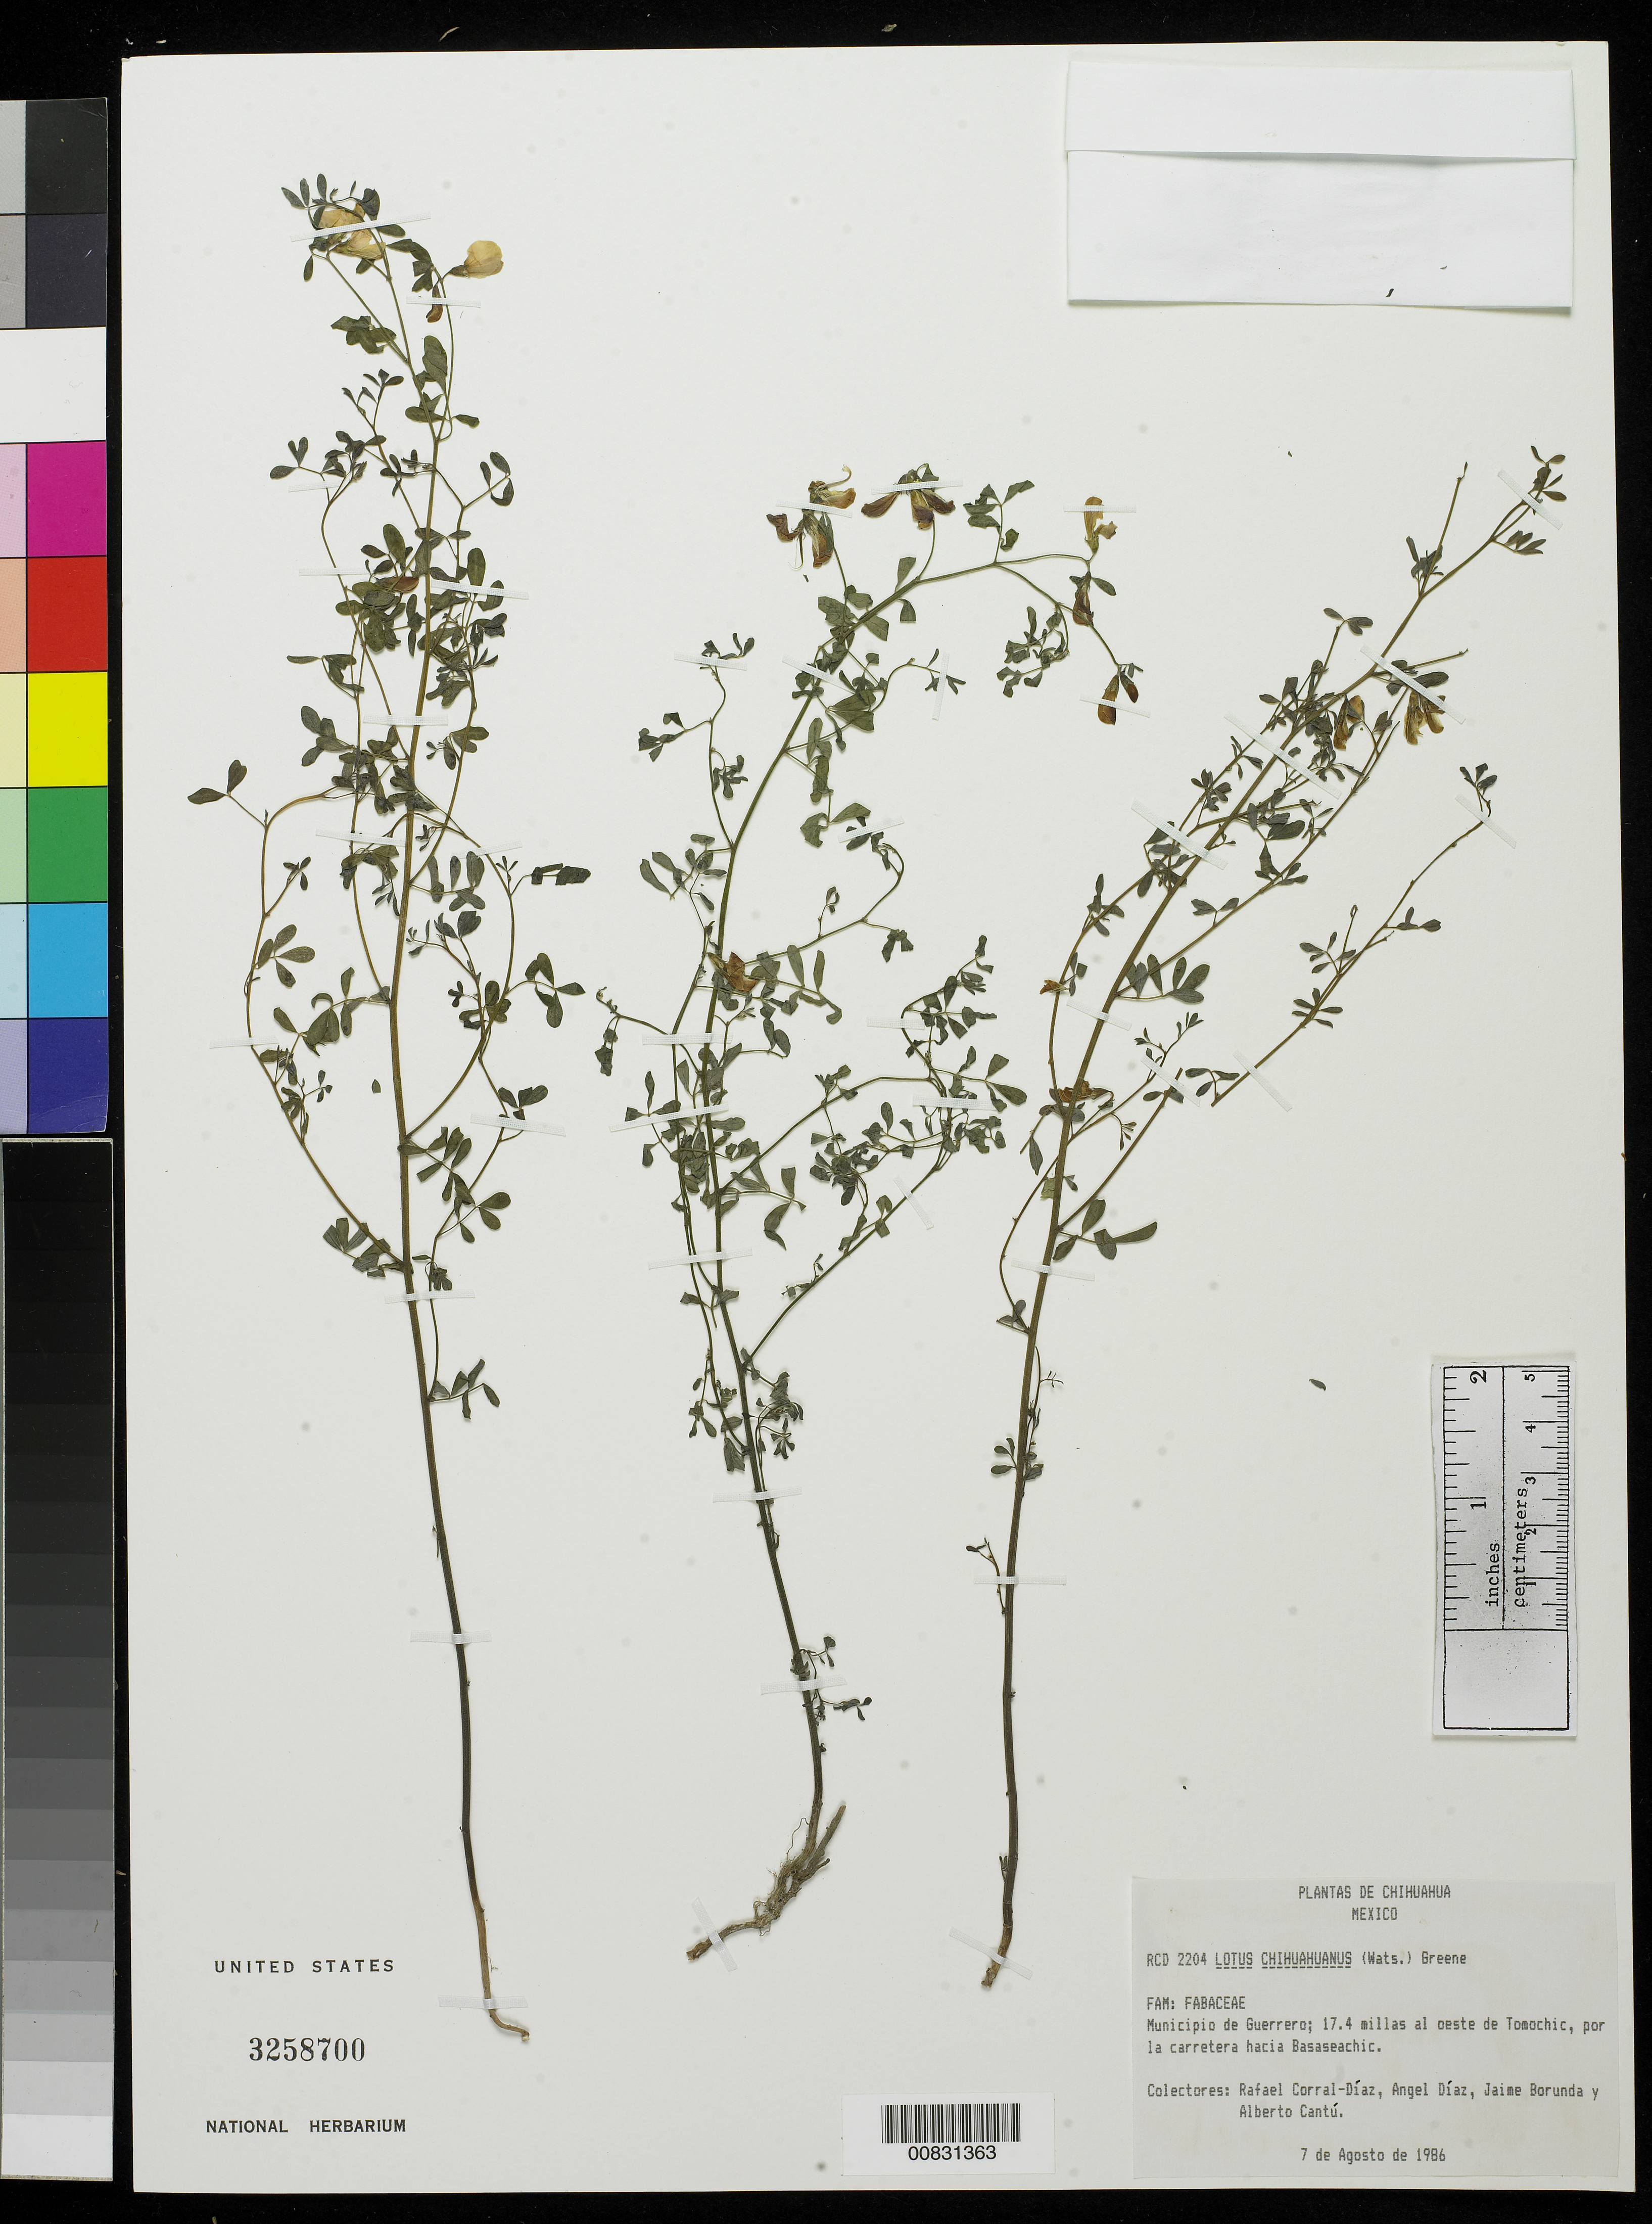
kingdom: Plantae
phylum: Tracheophyta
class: Magnoliopsida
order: Fabales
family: Fabaceae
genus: Lotus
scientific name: Lotus chihuahuanus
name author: (S. Watson) Greene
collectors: Corral Díaz, R., A. Diaz, Borunda, J. & Cantú, A.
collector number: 2204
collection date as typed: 07 Aug 1986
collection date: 1986-08-07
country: Mexico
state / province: Chihuahua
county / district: Guerrero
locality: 17.4 millas al oeste de Tomochic, por la carretera hacia Basaseachic.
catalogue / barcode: US 3258700